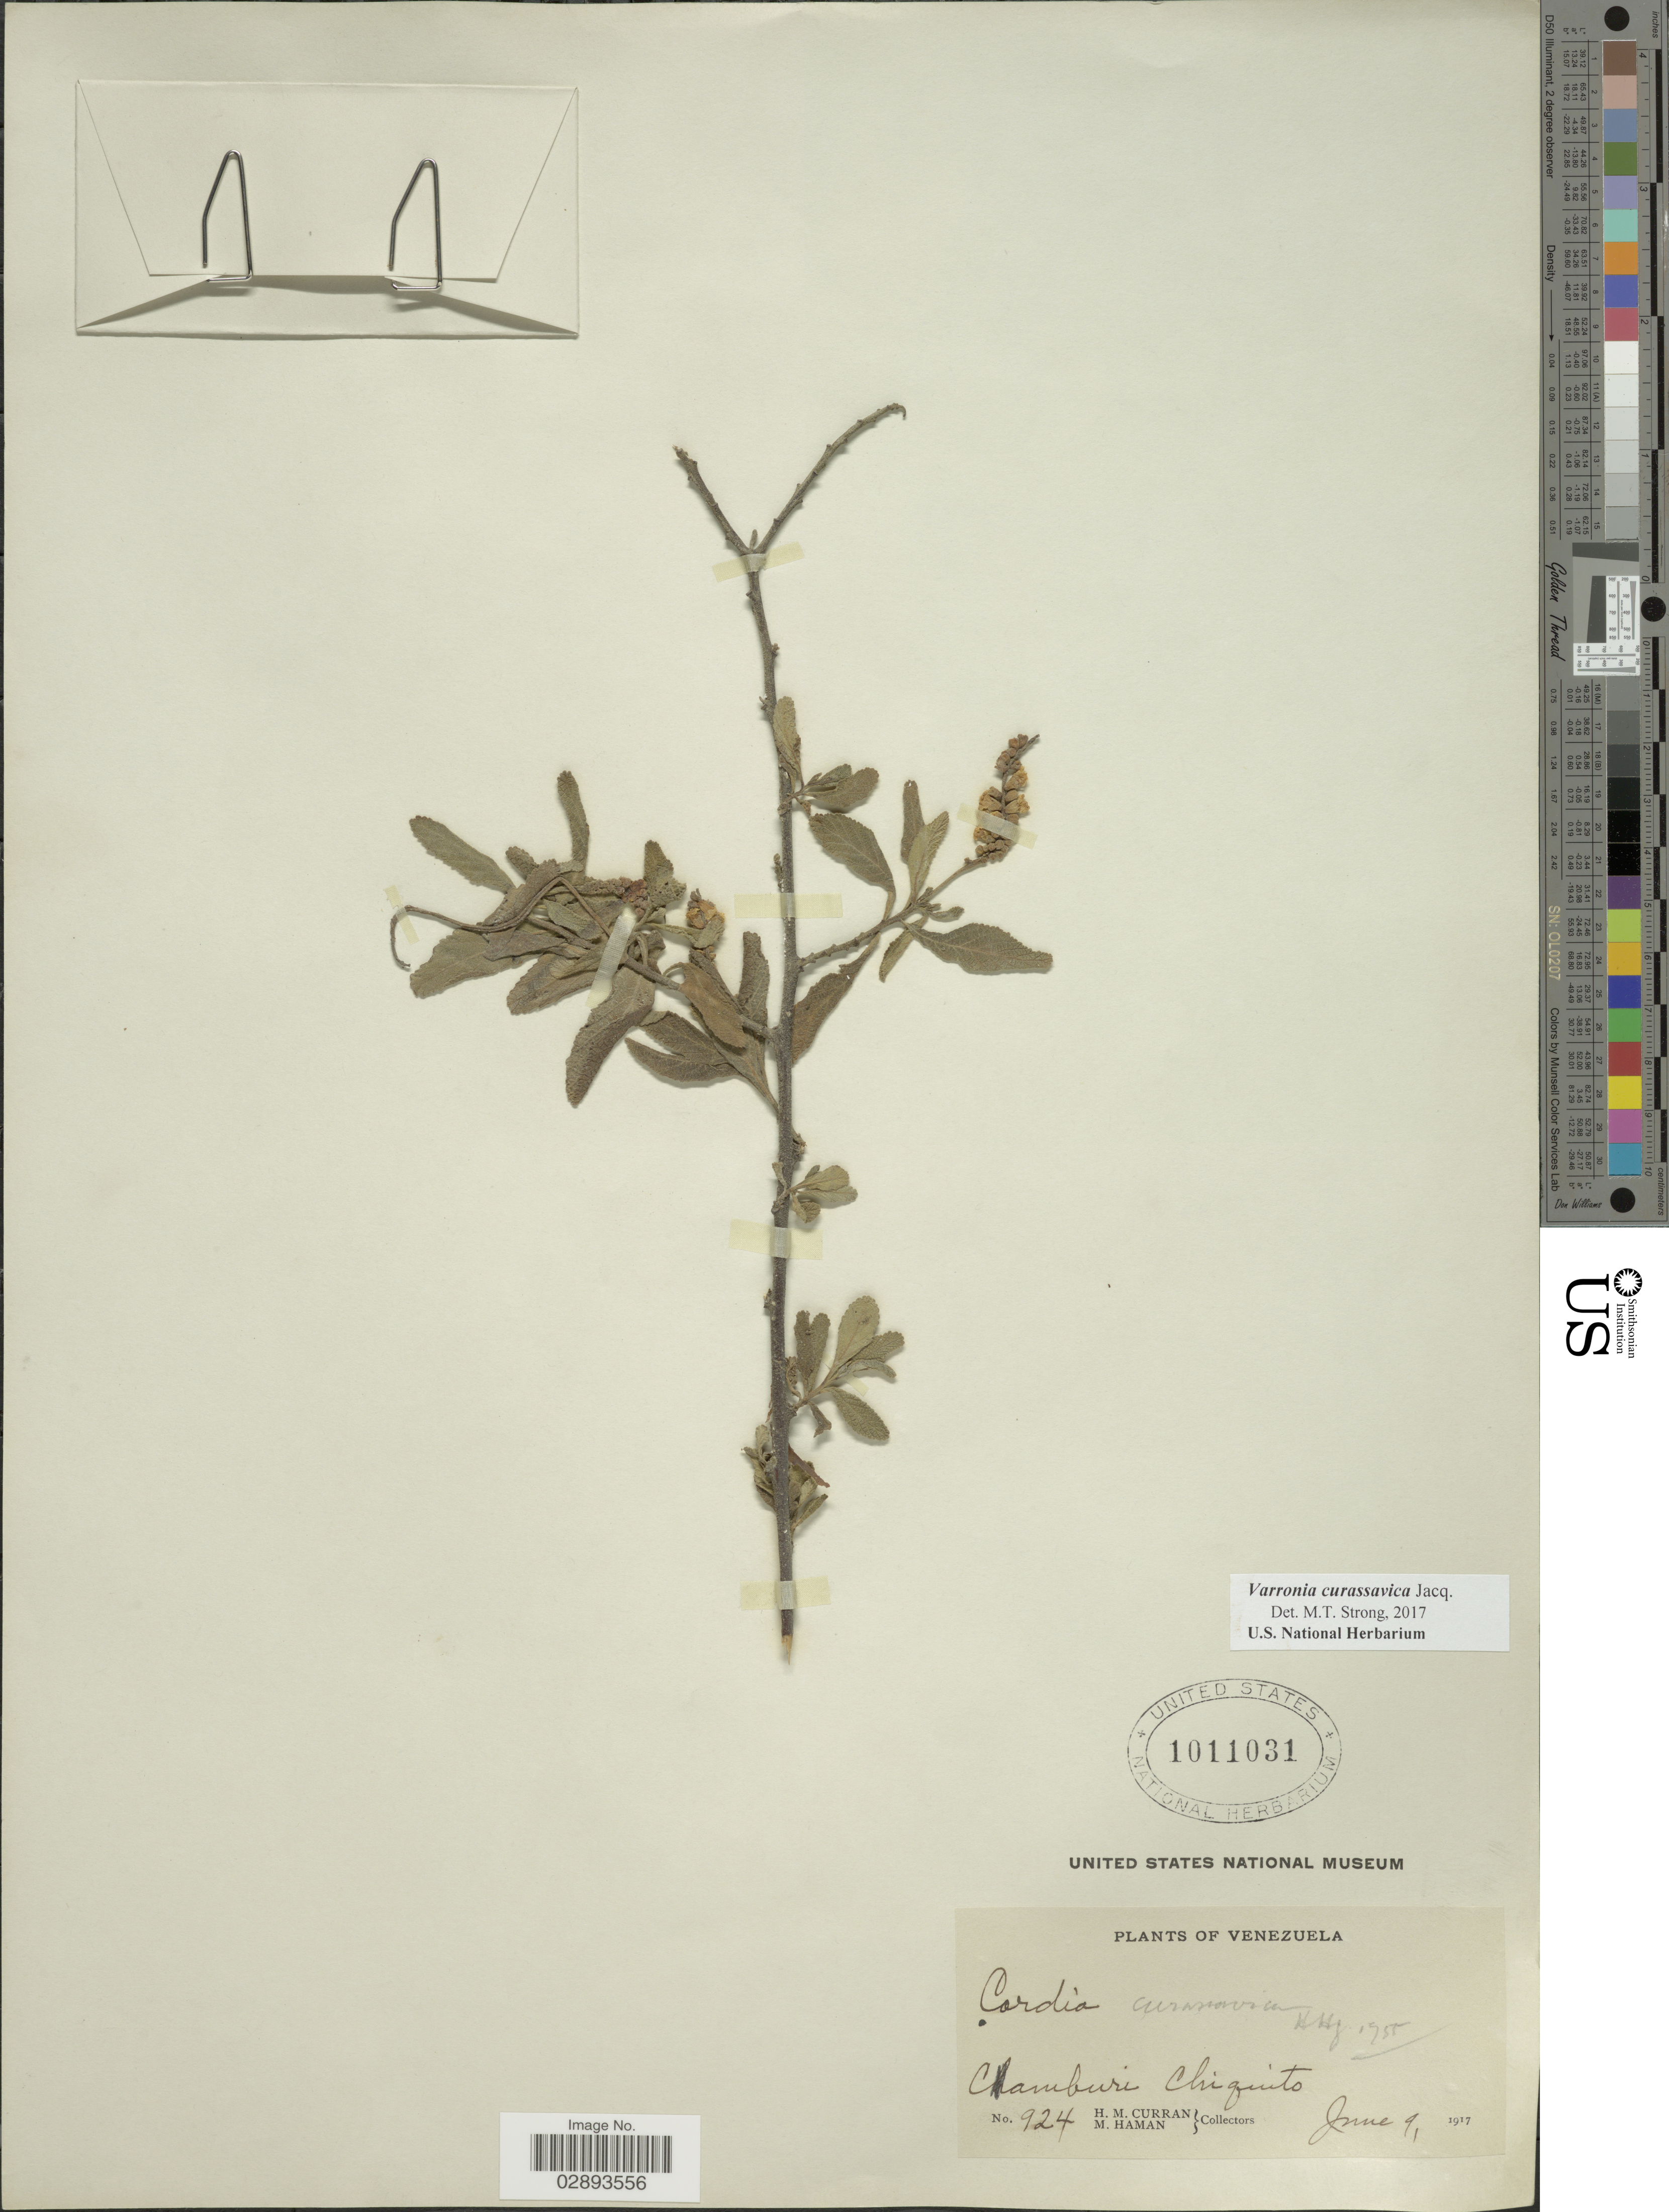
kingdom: Plantae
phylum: Tracheophyta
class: Magnoliopsida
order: Boraginales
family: Cordiaceae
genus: Varronia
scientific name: Varronia curassavica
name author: Jacq.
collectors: H. M. Curran & M. Haman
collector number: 924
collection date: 1917-06-09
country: Venezuela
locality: Camburi Chiquito.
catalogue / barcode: US 1011031